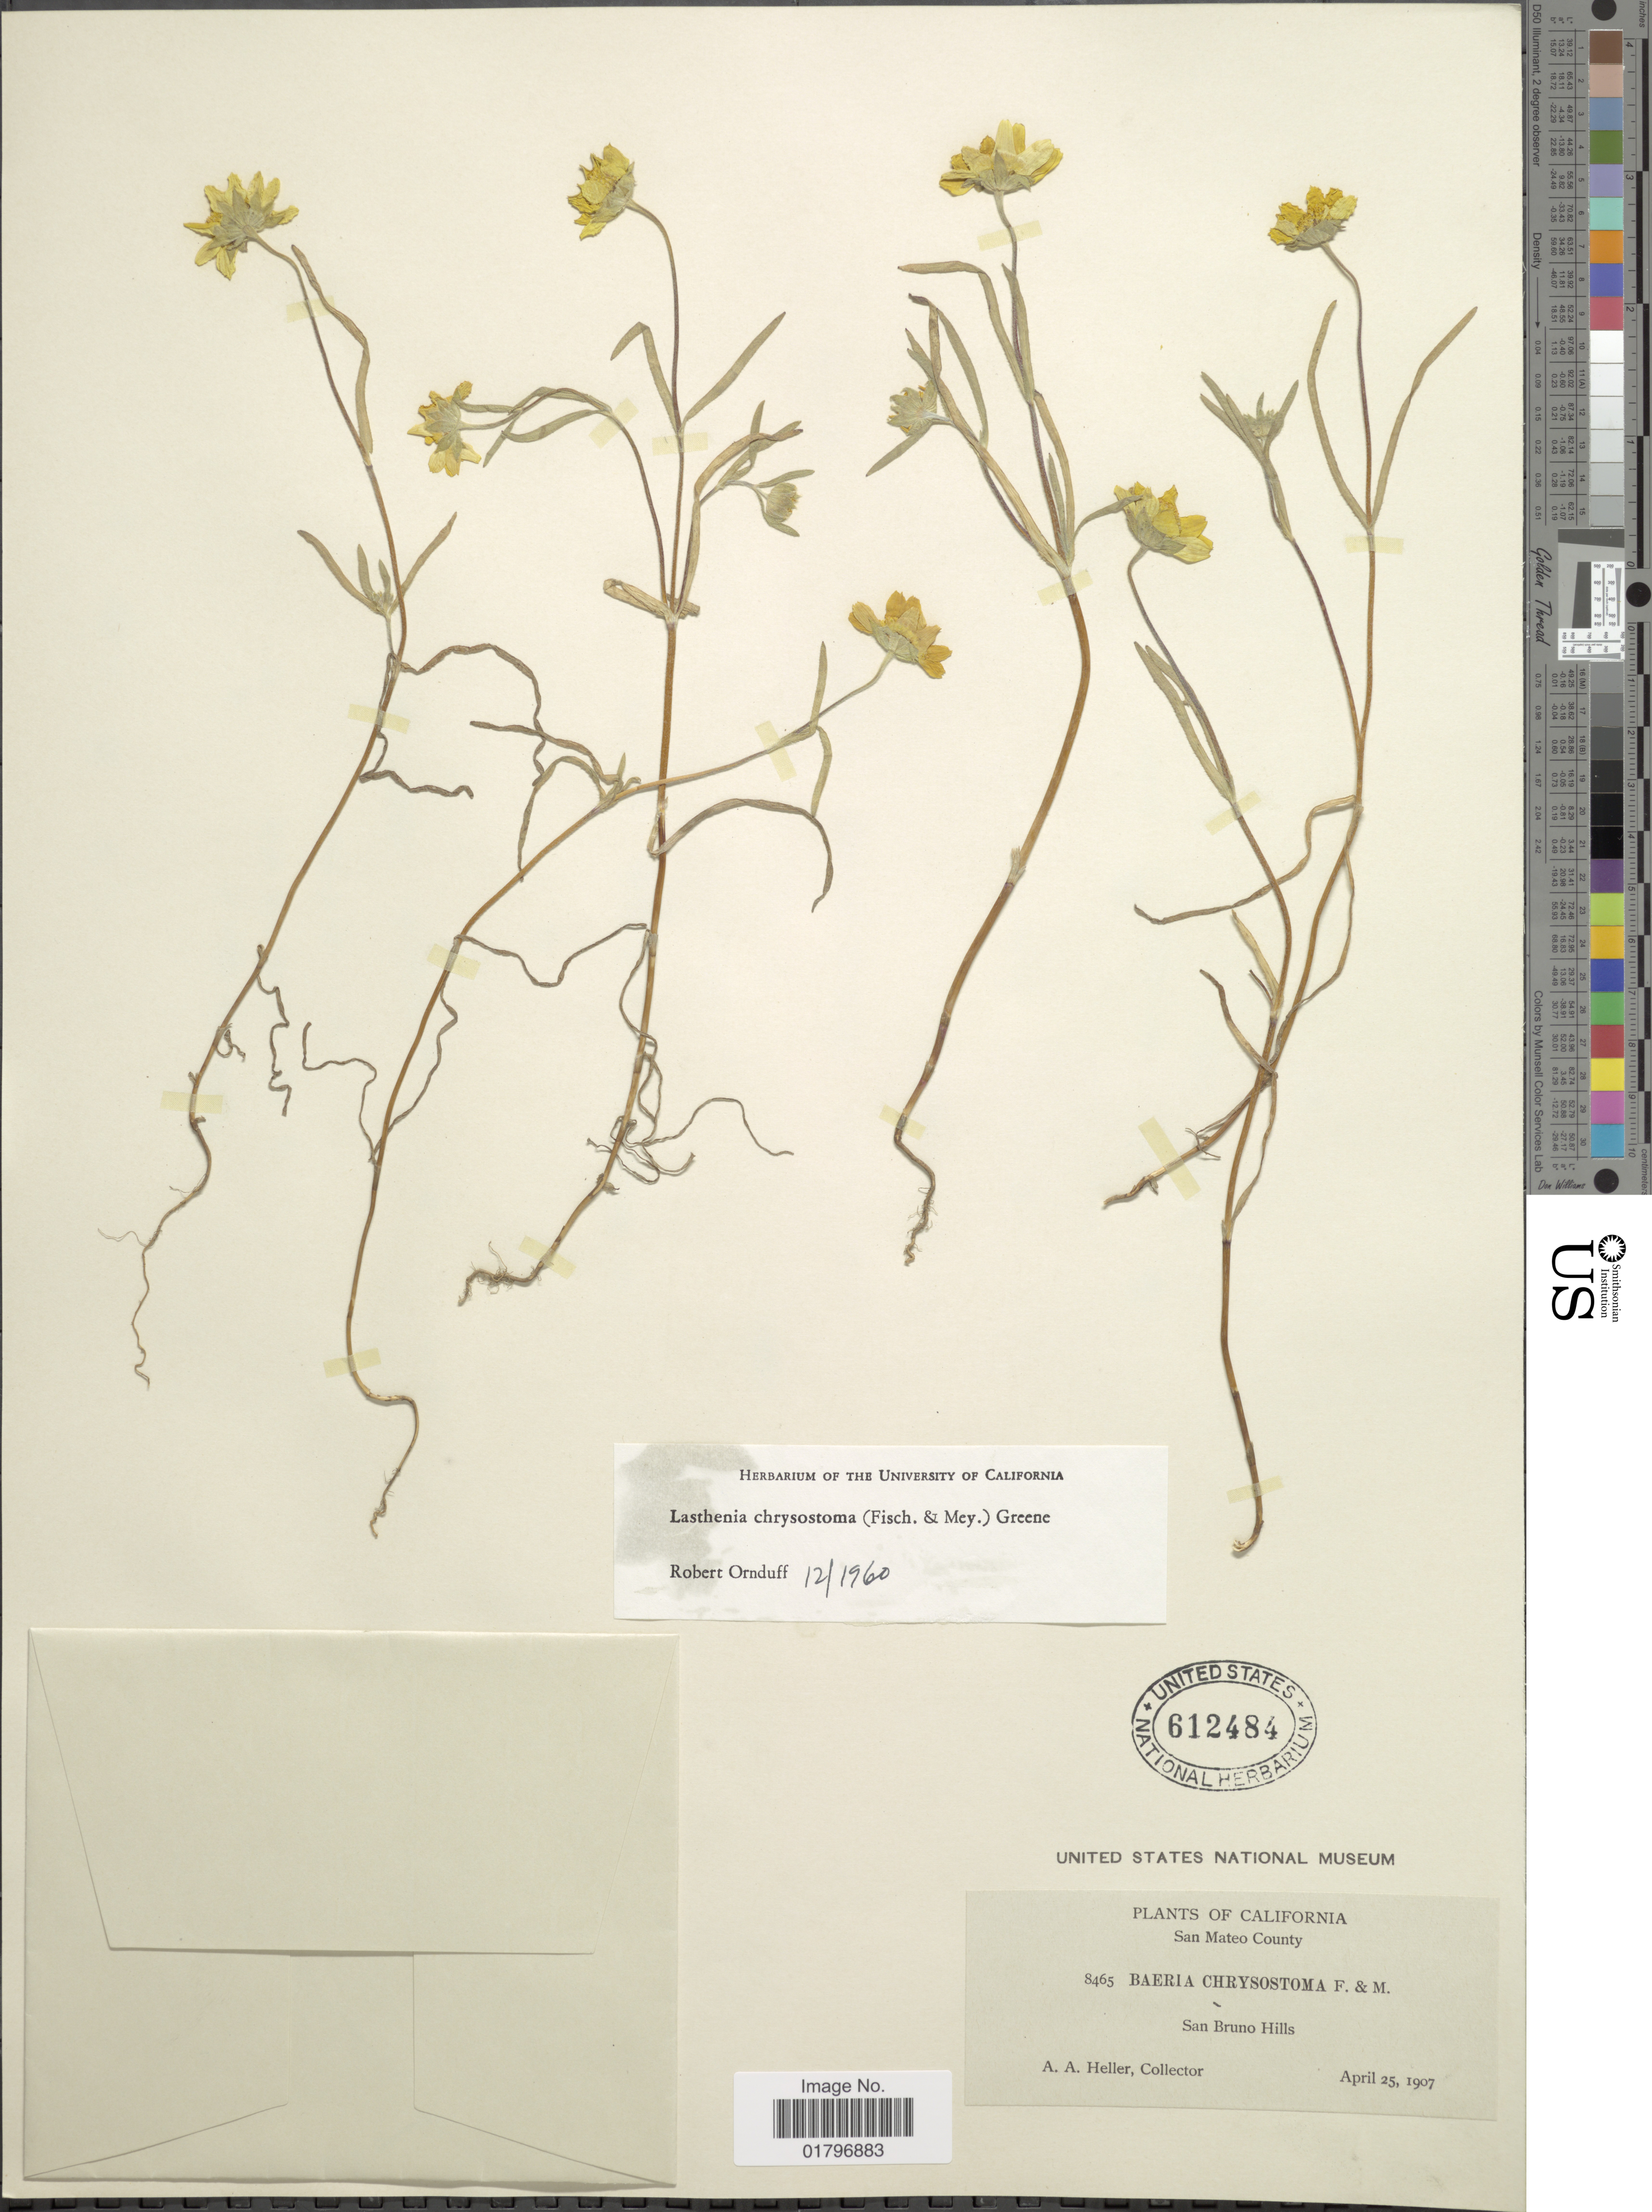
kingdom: Plantae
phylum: Tracheophyta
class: Magnoliopsida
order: Asterales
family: Asteraceae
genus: Lasthenia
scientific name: Lasthenia chrysostoma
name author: (Fisch. & C.A. Mey.) Greene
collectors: A. A. Heller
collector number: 8465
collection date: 1907-04-25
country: United States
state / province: California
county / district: San Mateo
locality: San Mateo County. San Bruno Hills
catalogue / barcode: US 612484